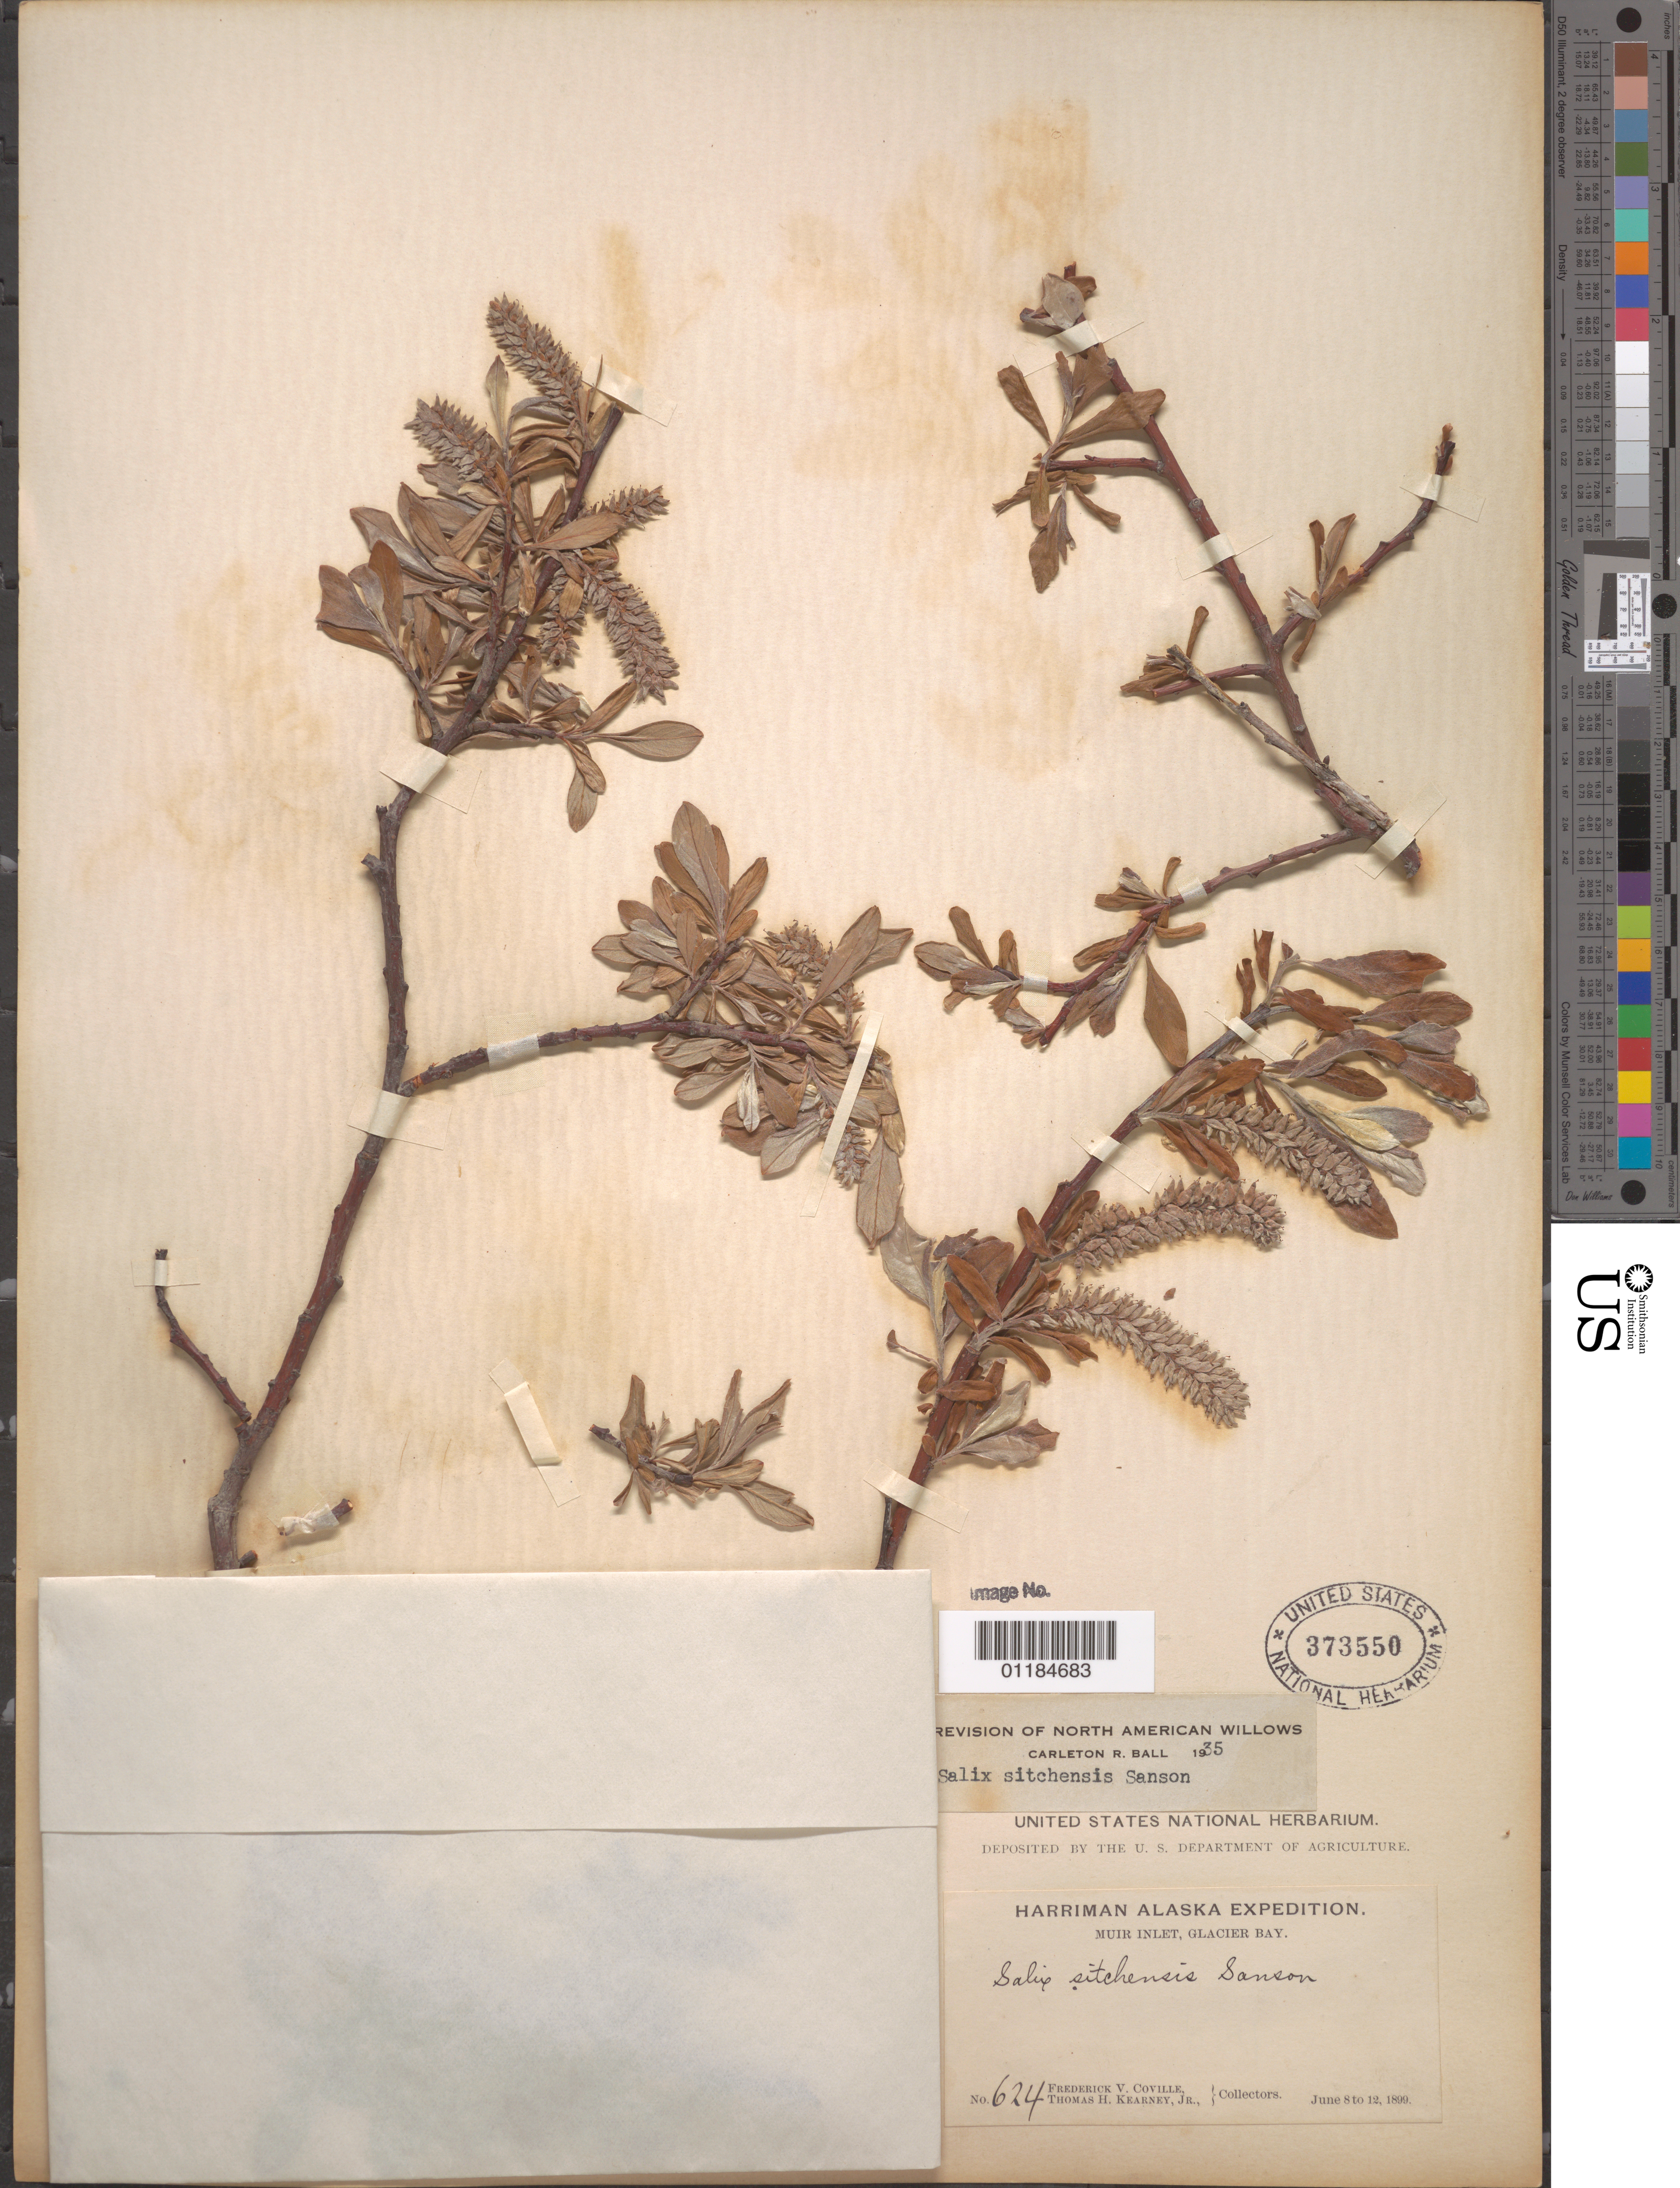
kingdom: Plantae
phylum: Tracheophyta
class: Magnoliopsida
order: Malpighiales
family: Salicaceae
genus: Salix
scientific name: Salix sitchensis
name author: Sanson ex Bong.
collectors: F. V. Coville & T. H. Kearney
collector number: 624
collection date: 1899-06-08/1899-06-12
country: United States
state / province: Alaska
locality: Muir Inlet, Glacier Bay.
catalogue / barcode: US 373550